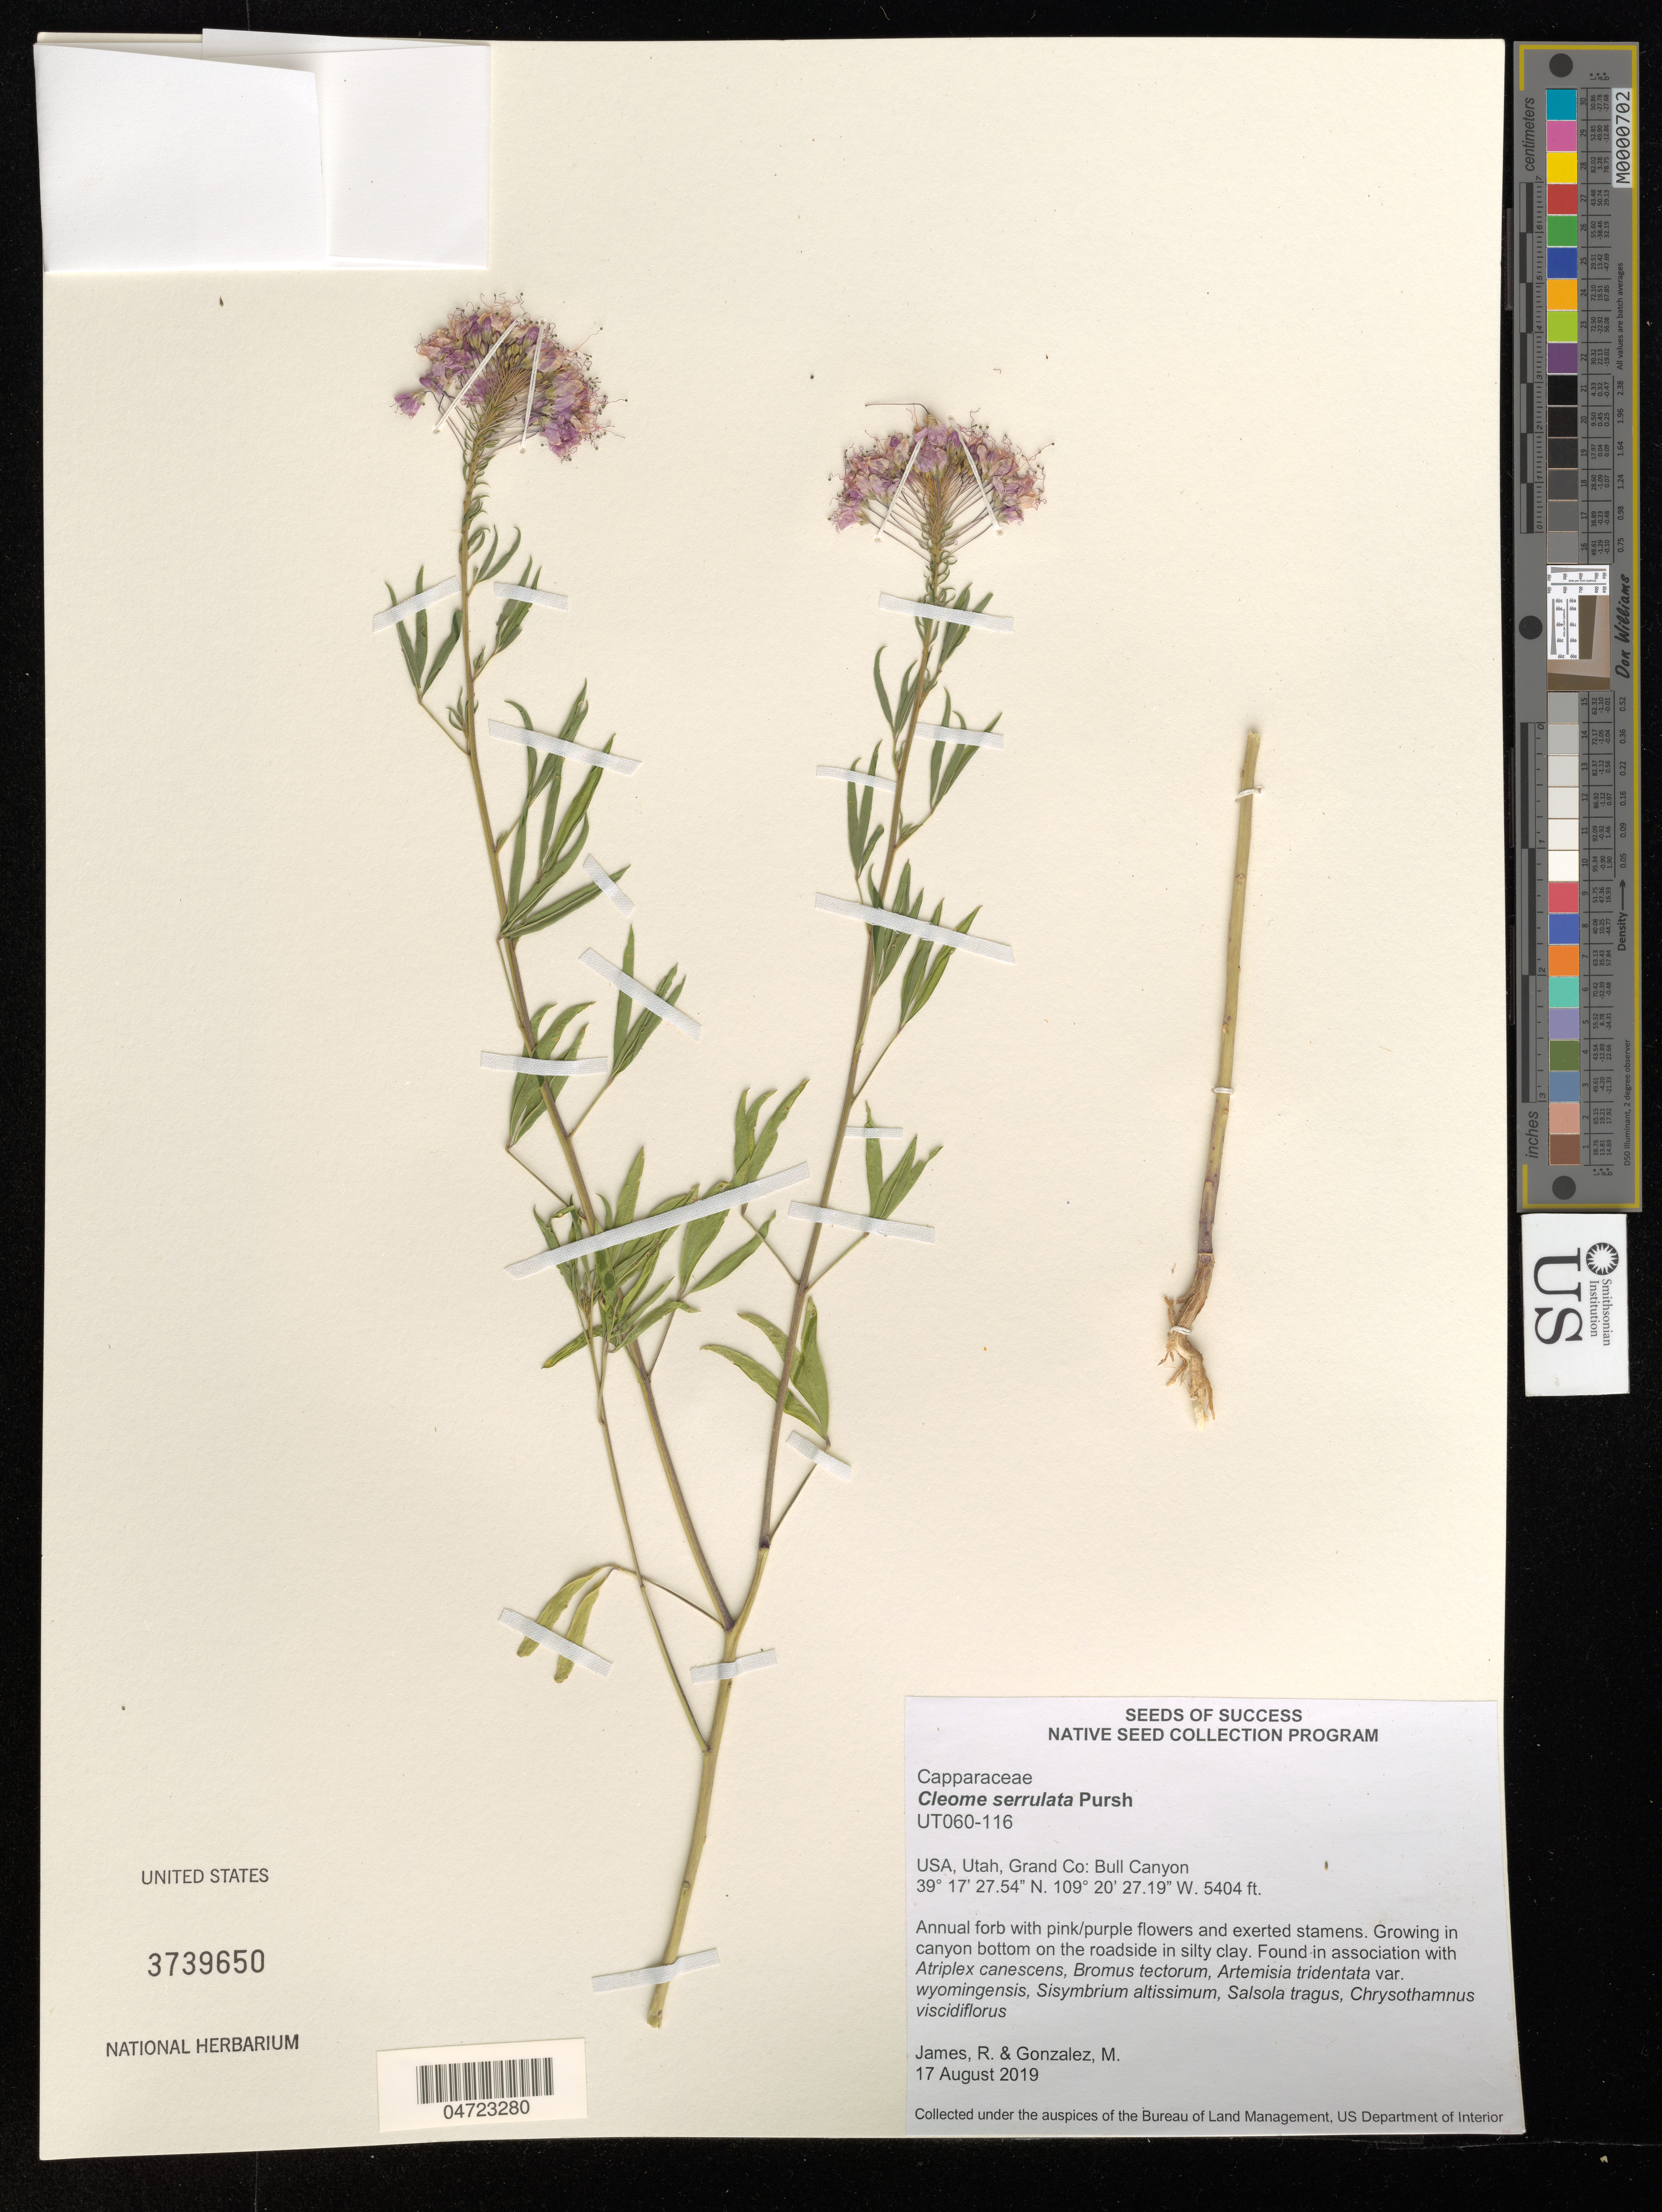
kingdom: Plantae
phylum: Tracheophyta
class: Magnoliopsida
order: Brassicales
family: Cleomaceae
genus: Cleomella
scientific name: Cleomella serrulata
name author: (Pursh) Roalson & J.C. Hall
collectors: R. James & M. Gonzalez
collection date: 2019-08-17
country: United States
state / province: Utah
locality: Grand Co: Bull Canyon.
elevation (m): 1647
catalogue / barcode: US 3739650